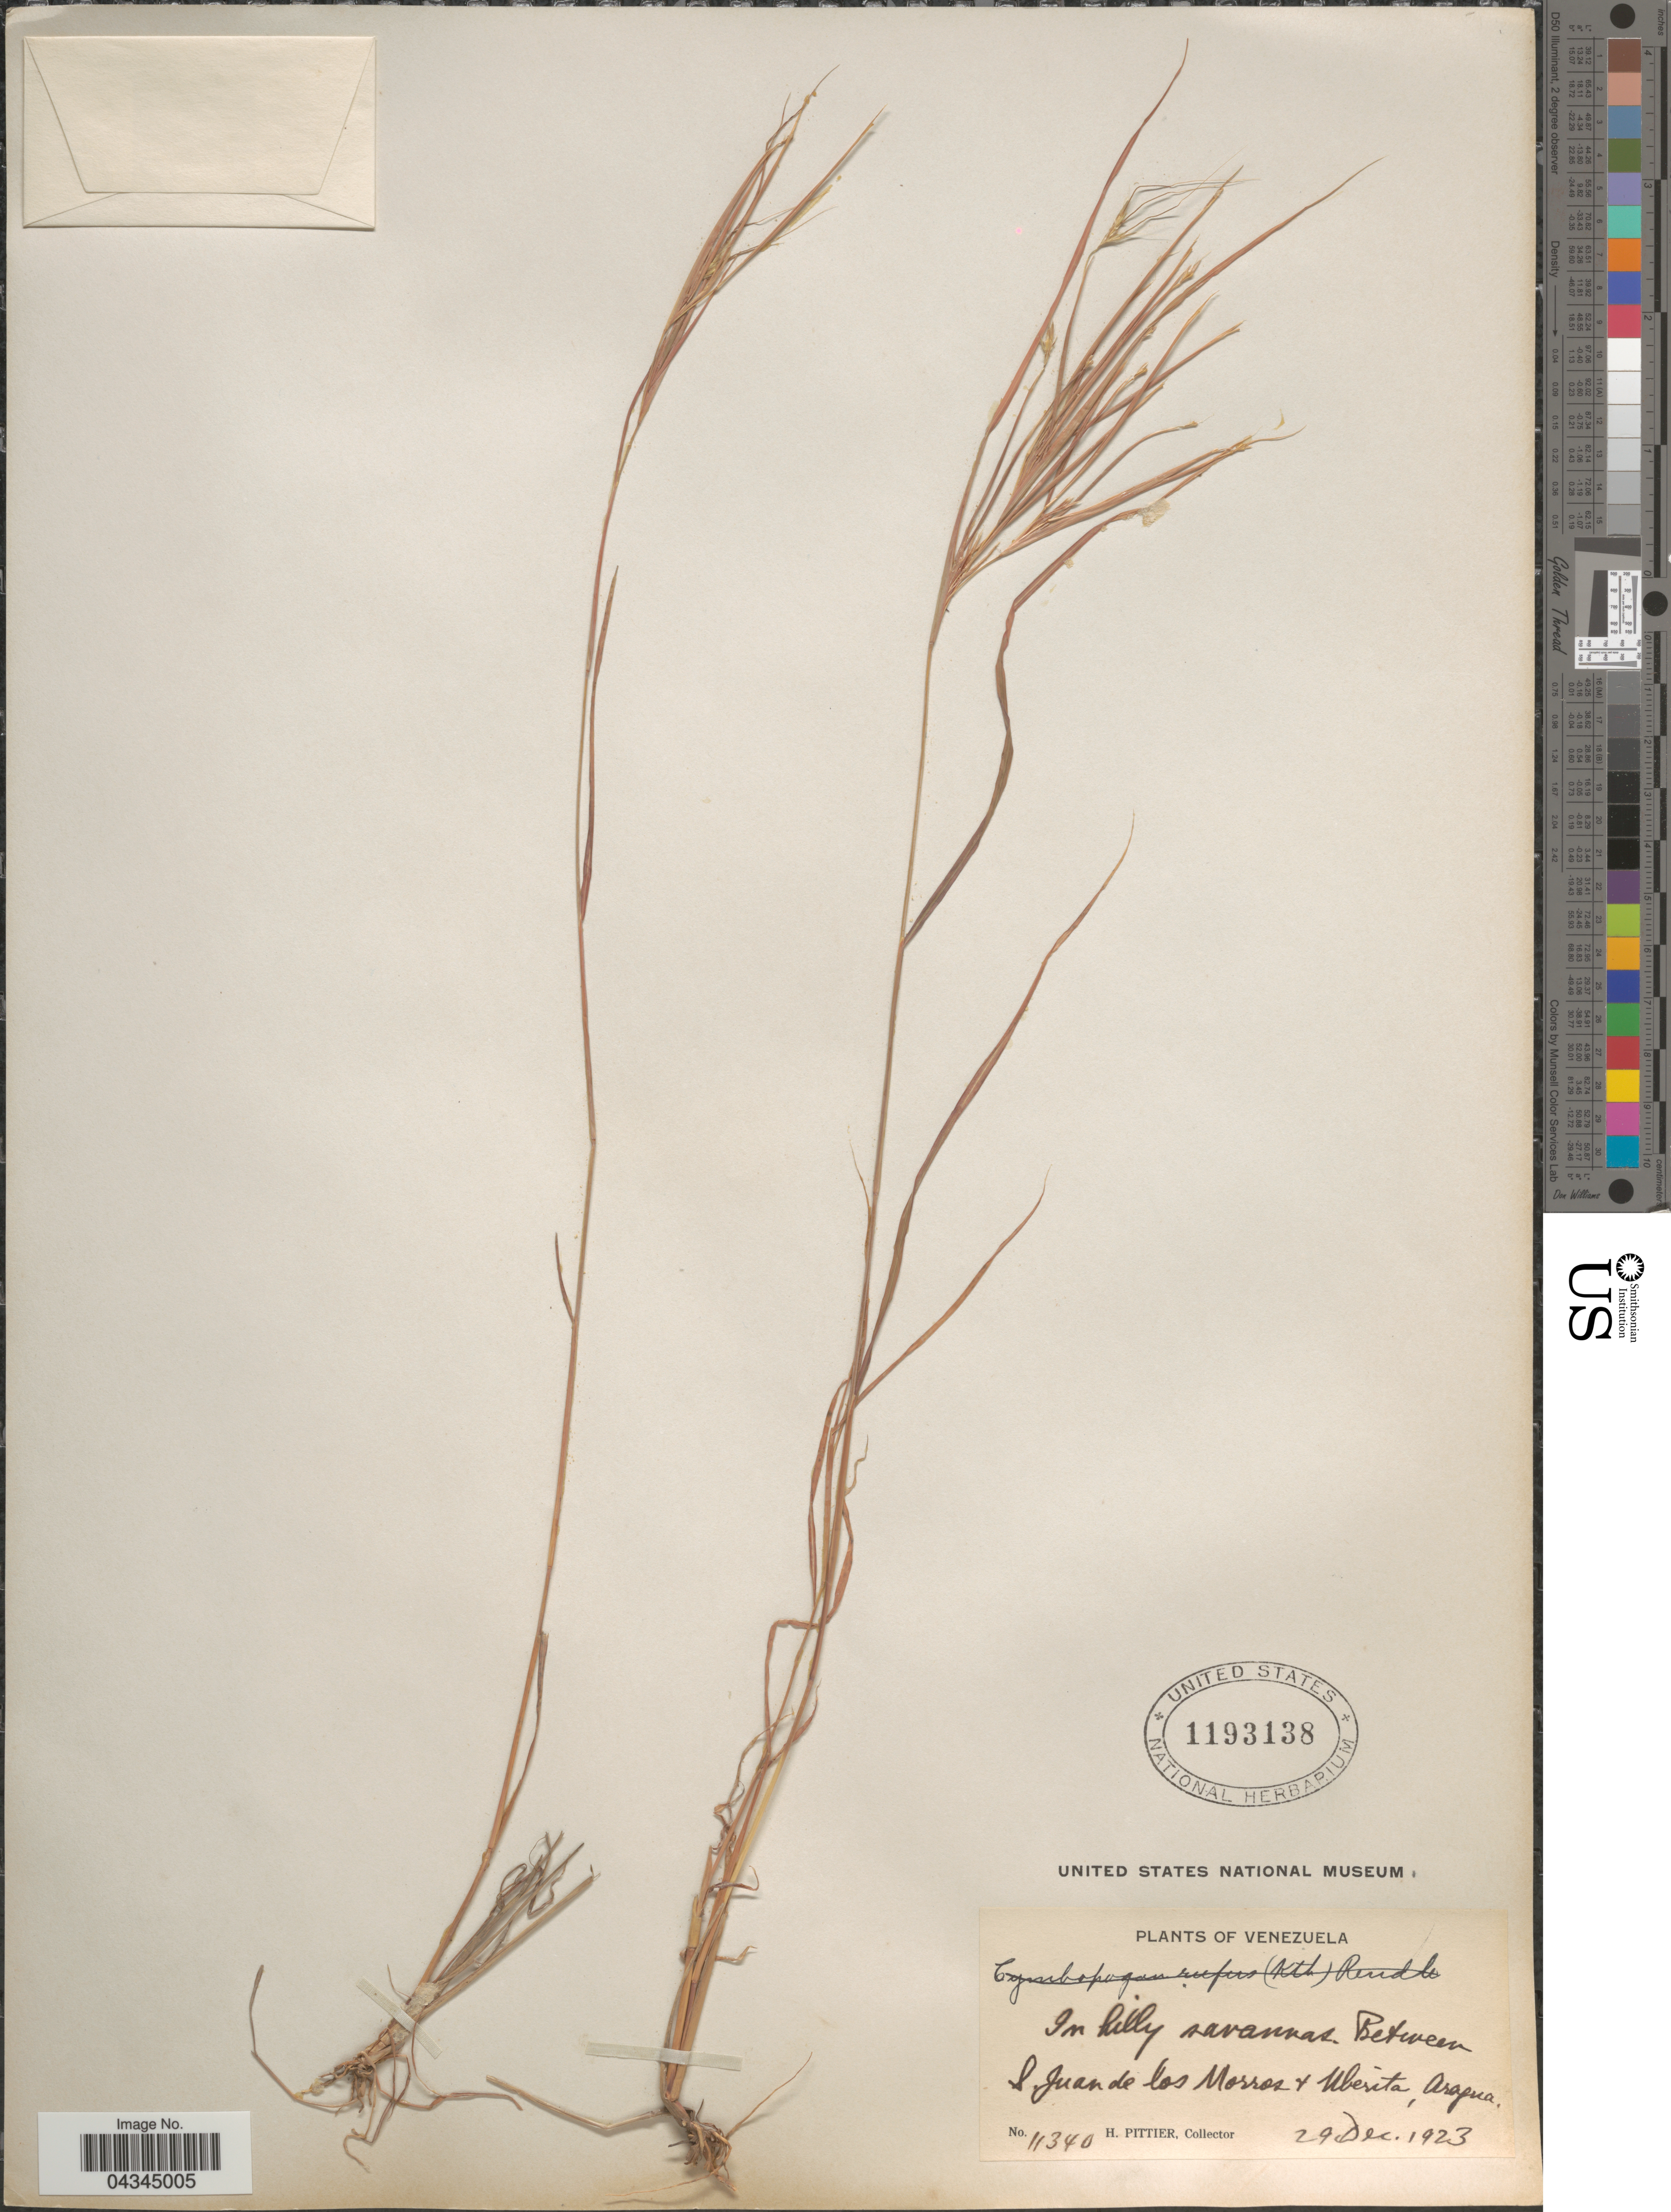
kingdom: Plantae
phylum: Tracheophyta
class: Liliopsida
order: Poales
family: Poaceae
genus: Andropogon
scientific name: Andropogon angustatus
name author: (J. Presl) Steud.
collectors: H. F. Pittier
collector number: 11340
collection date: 1923-12-29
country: Venezuela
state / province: Aragua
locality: Between S.Juan de los Morros + Uberita.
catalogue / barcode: US 1193138